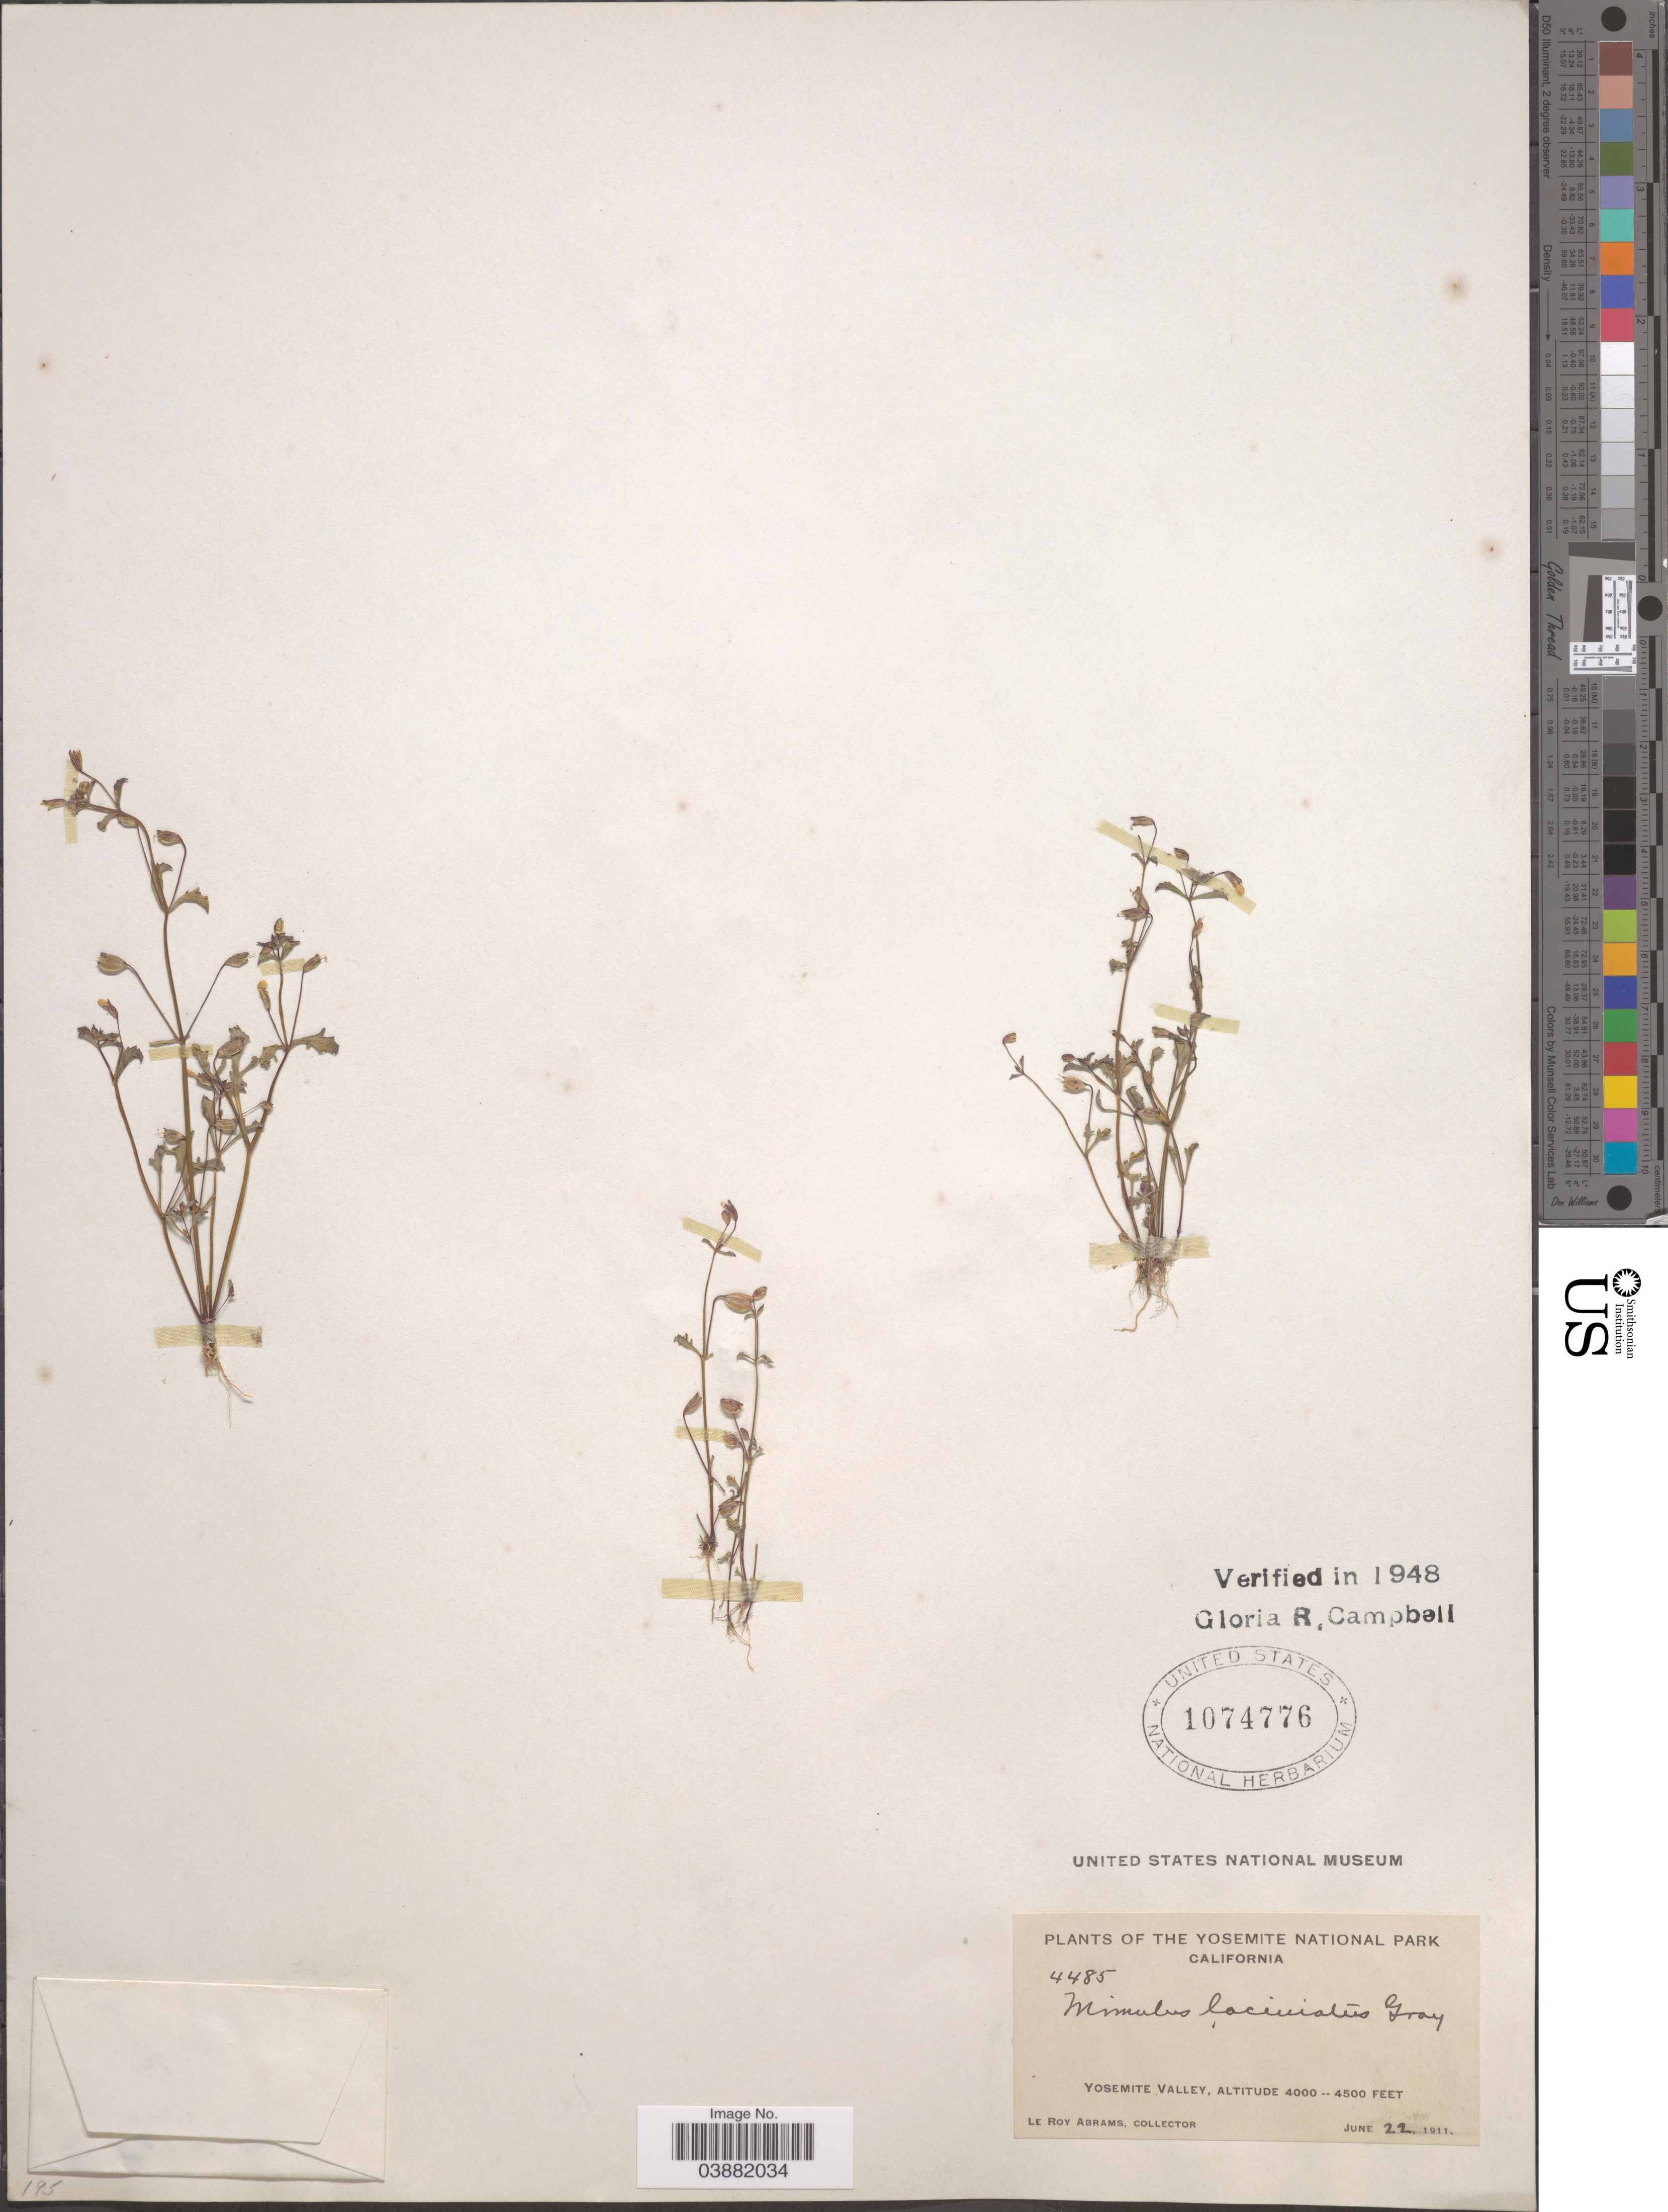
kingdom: Plantae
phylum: Tracheophyta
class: Magnoliopsida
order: Lamiales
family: Phrymaceae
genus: Mimulus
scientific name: Mimulus laciniatus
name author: A. Gray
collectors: L. Abrams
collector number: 4485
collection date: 1911-06-22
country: United States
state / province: California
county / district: Mariposa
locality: Yosemite National Park. Yosemite Valley.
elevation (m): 1219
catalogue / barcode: US 1074776